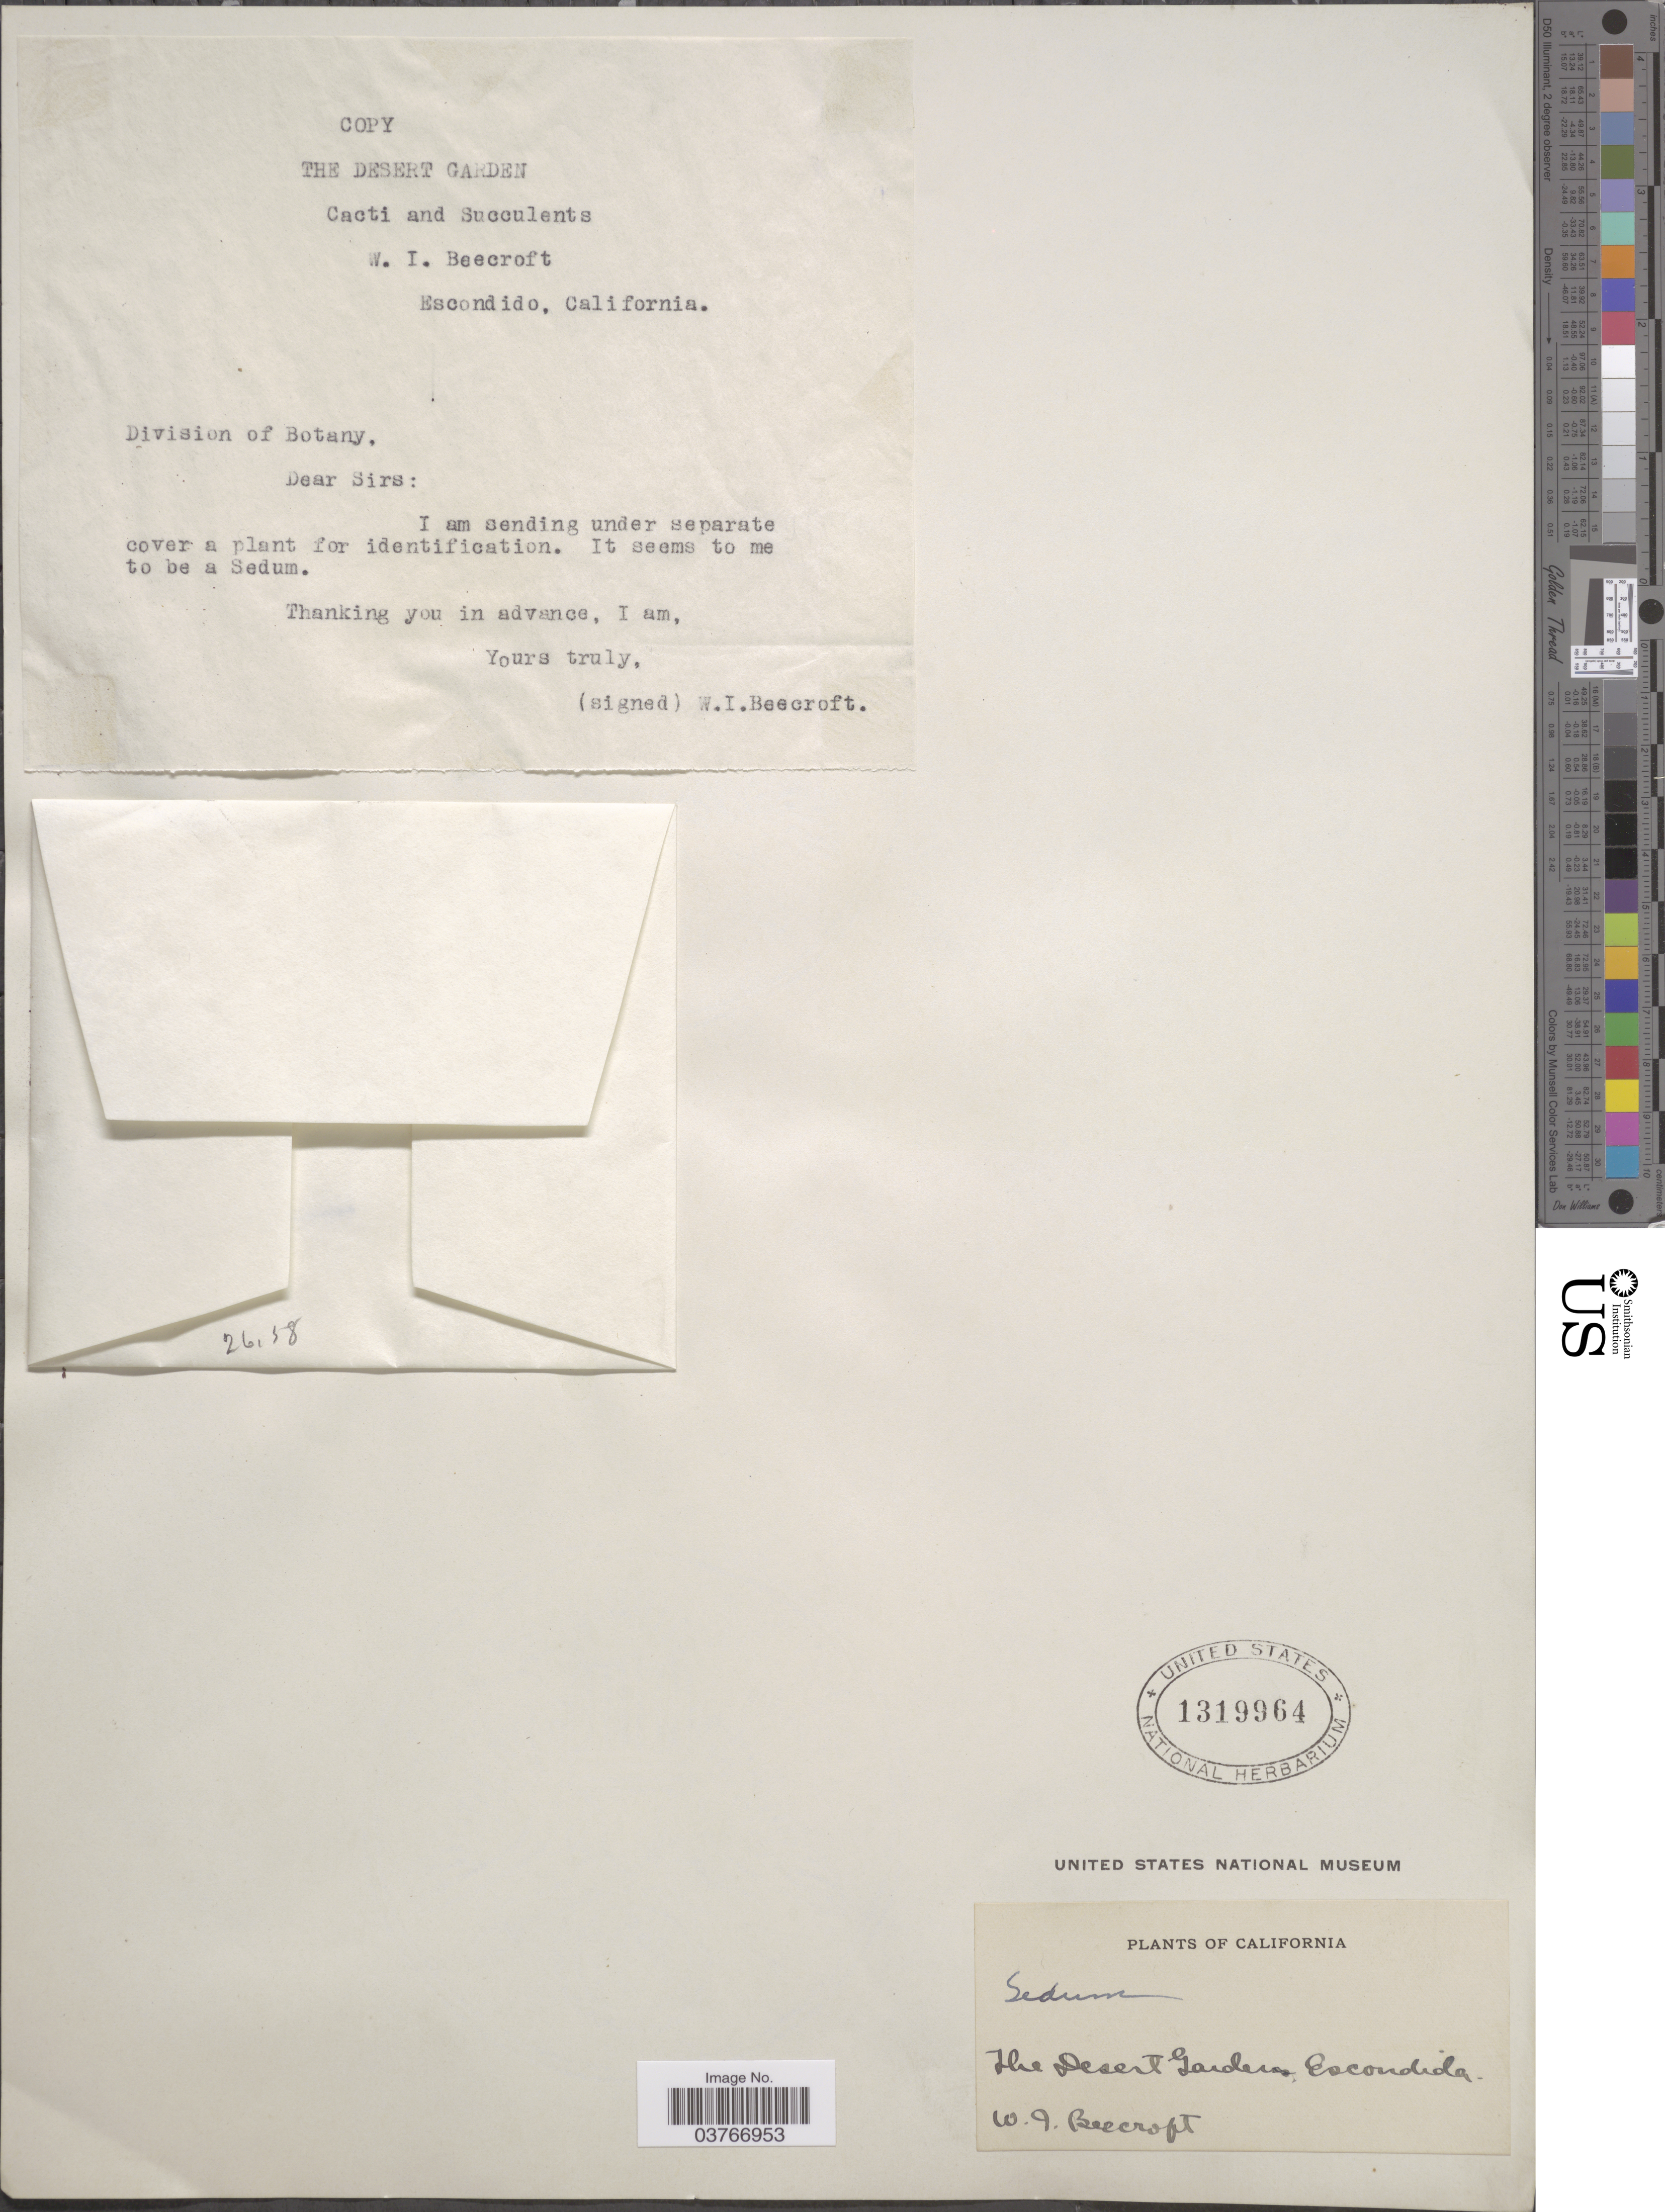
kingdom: Plantae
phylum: Tracheophyta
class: Magnoliopsida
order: Saxifragales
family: Crassulaceae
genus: Sedum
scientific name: Sedum sp.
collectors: W. Beecroft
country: United States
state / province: California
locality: The Desert Garden, Escondida.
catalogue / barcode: US 1319964